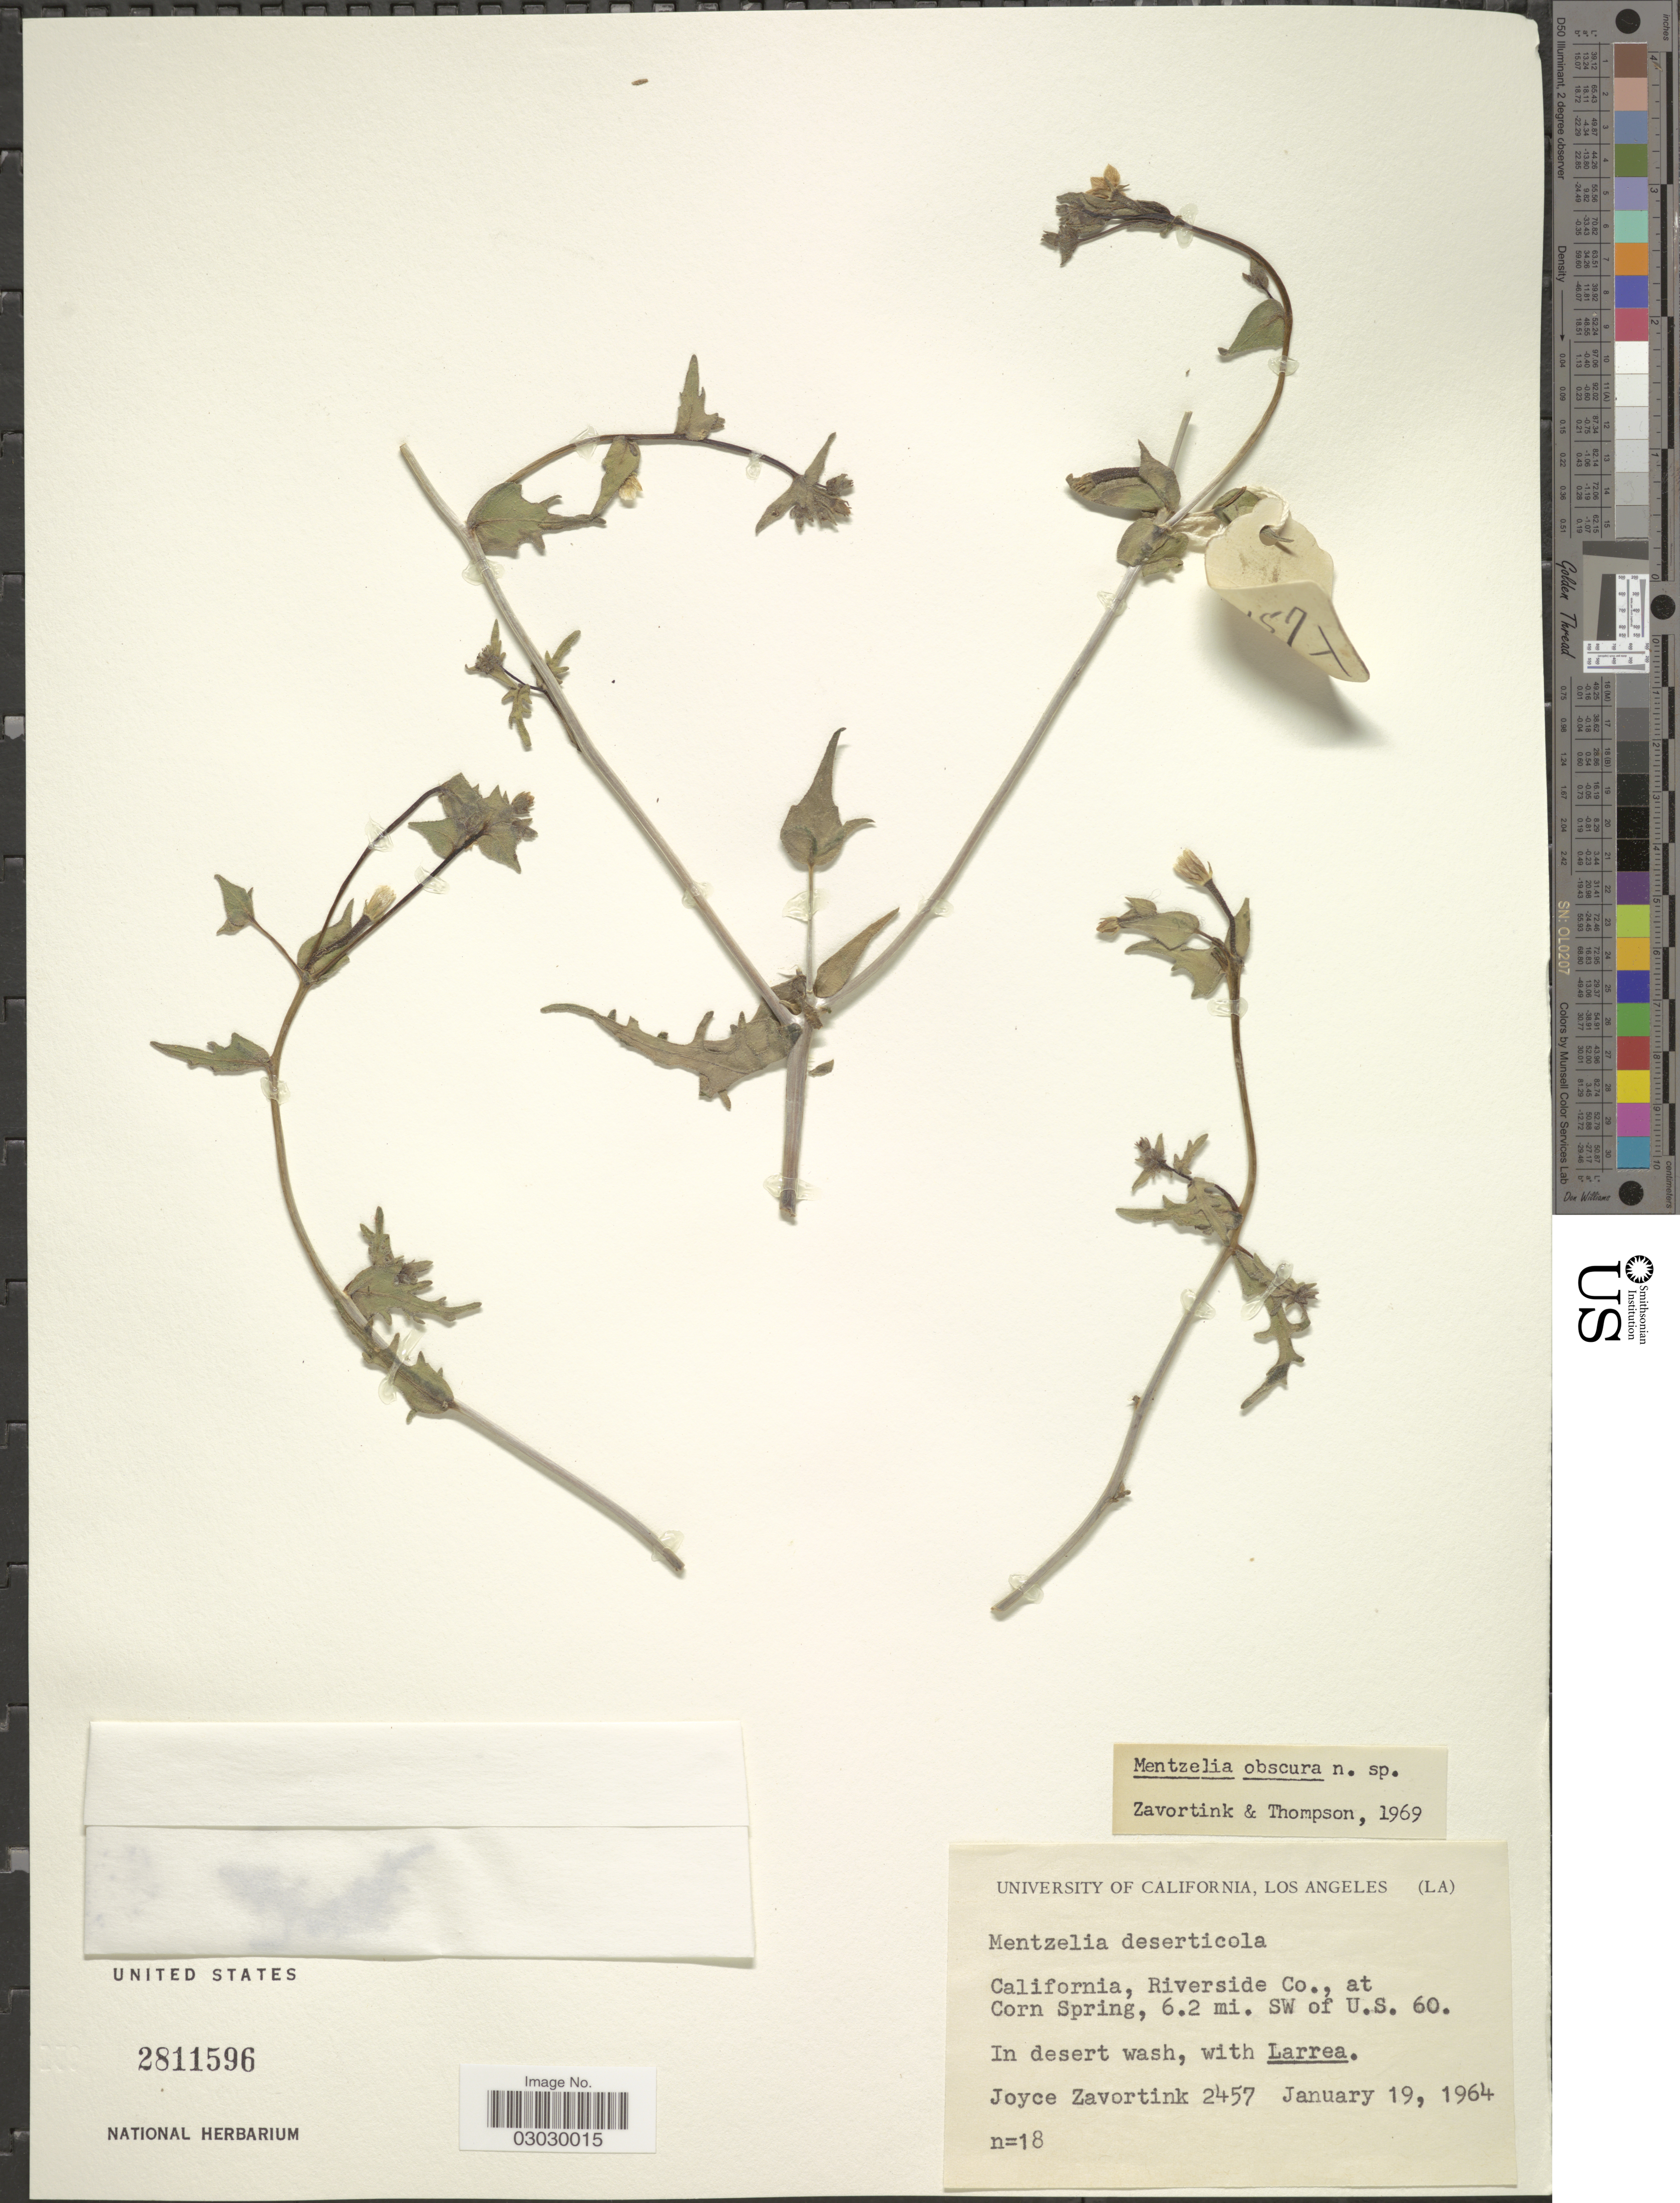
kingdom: Plantae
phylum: Tracheophyta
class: Magnoliopsida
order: Cornales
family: Loasaceae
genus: Mentzelia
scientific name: Mentzelia obscura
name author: H.J. Thomps. & J.E. Roberts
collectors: J. Zavortink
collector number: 2457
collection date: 1964-01-19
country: United States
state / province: California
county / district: Riverside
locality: Riverside Co., at Corn Spring, 6.2 mi. SW of U.S. 60.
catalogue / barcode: US 2811596